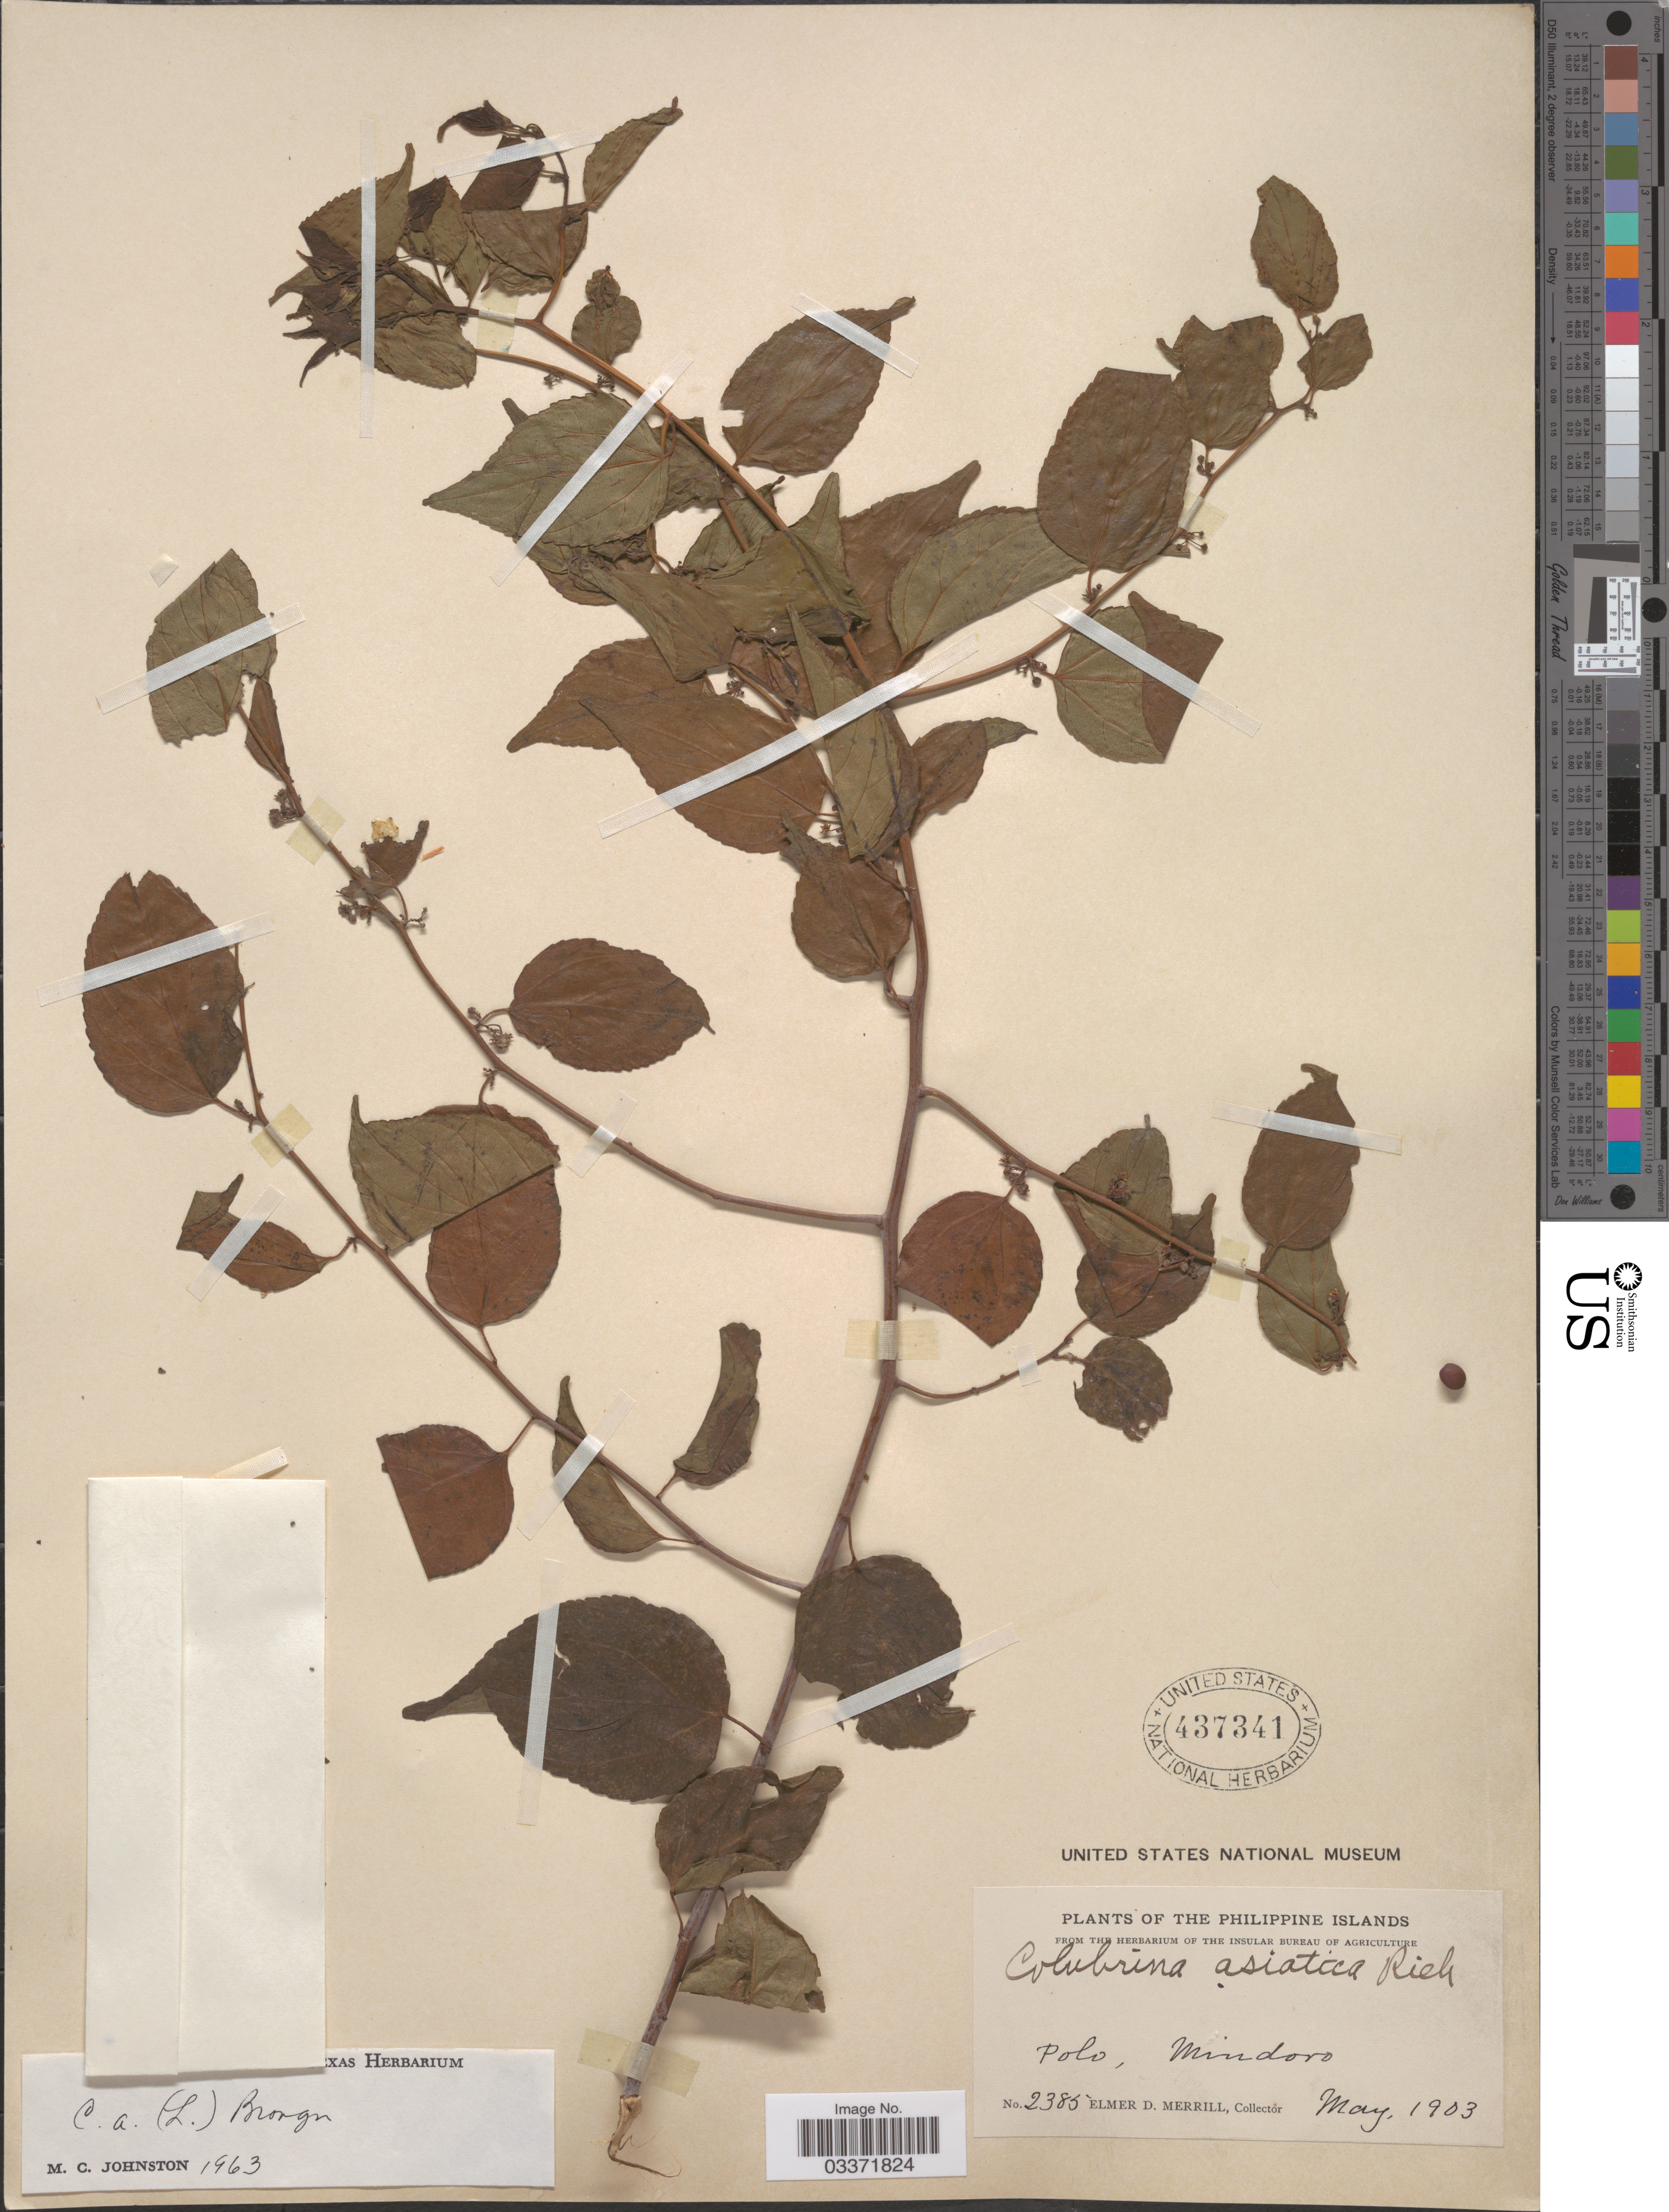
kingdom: Plantae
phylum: Tracheophyta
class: Magnoliopsida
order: Rosales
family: Rhamnaceae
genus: Colubrina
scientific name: Colubrina asiatica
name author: (L.) Brongn.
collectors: E. D. Merrill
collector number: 2385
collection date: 1903-05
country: Philippines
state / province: Mimaropa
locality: Polo, Mindoro.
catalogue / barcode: US 437341